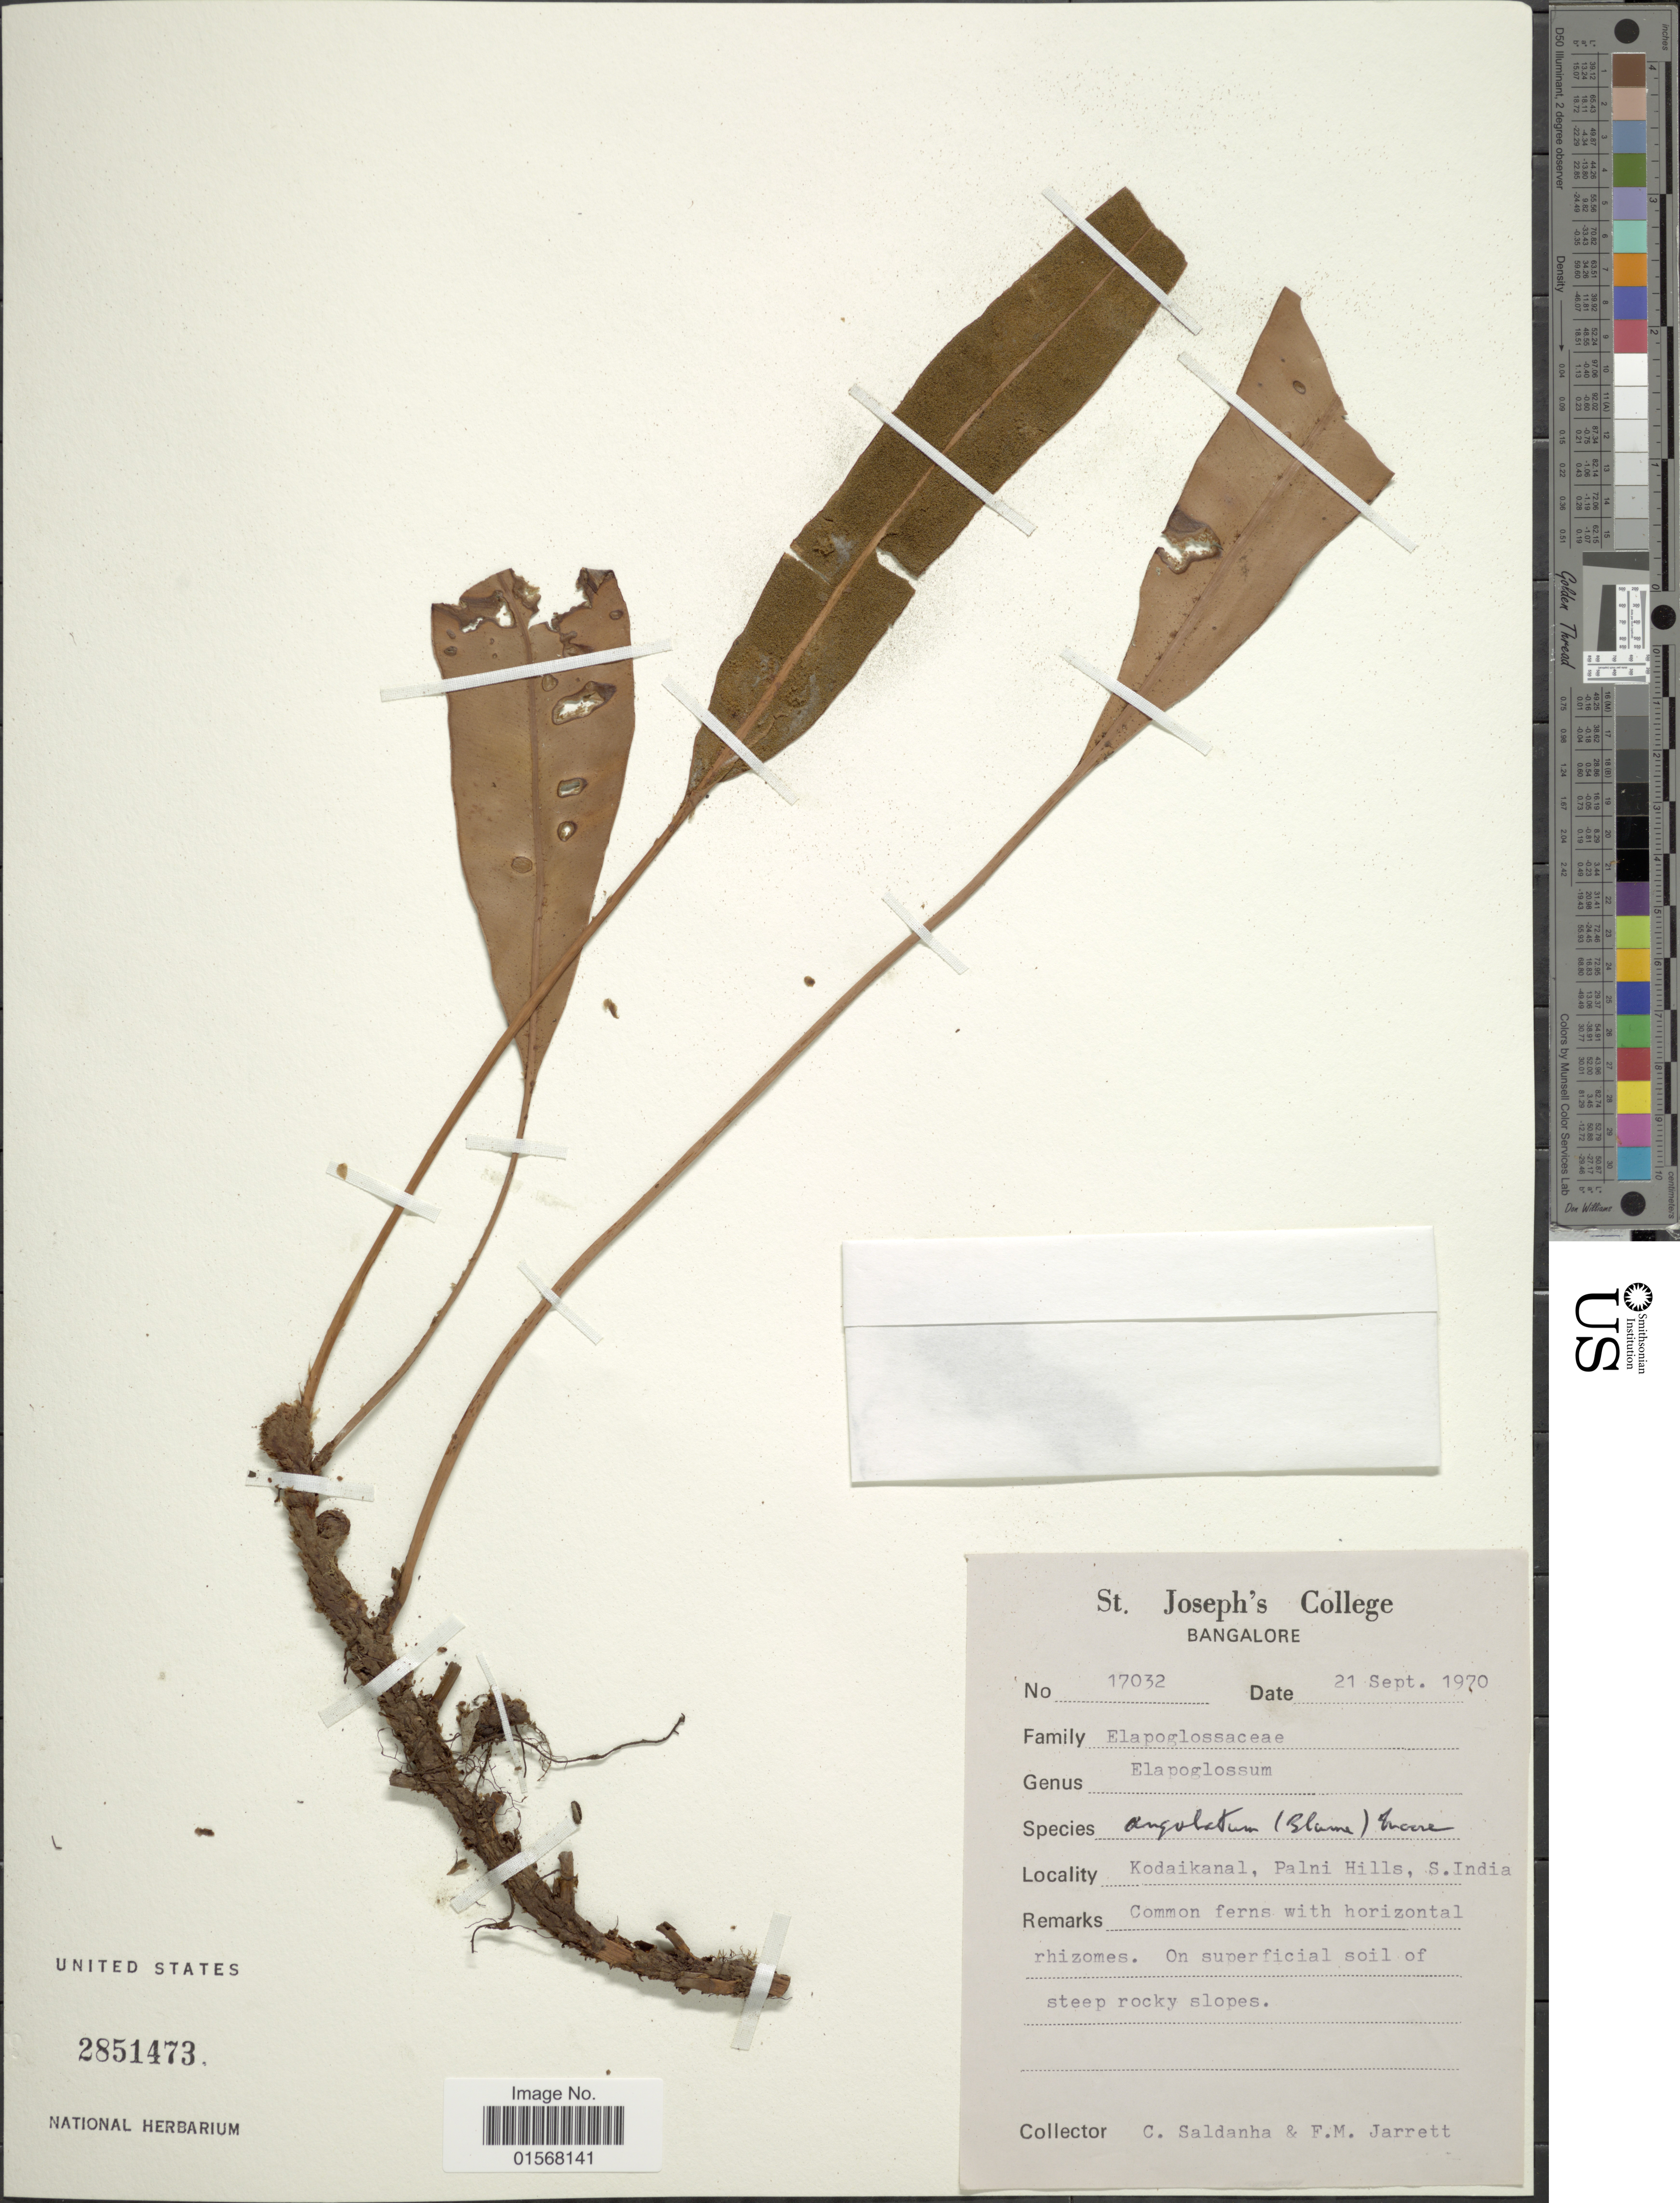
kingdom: Plantae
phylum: Tracheophyta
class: Polypodiopsida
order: Polypodiales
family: Dryopteridaceae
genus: Elaphoglossum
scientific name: Elaphoglossum angulatum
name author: (Blume) T. Moore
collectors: C. Saldanha & F. M. Jarrett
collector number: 17032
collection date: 1970-09-21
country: India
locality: Bangalore, Kodaikanal, Palni Hills, S. India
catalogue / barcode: US 2851473